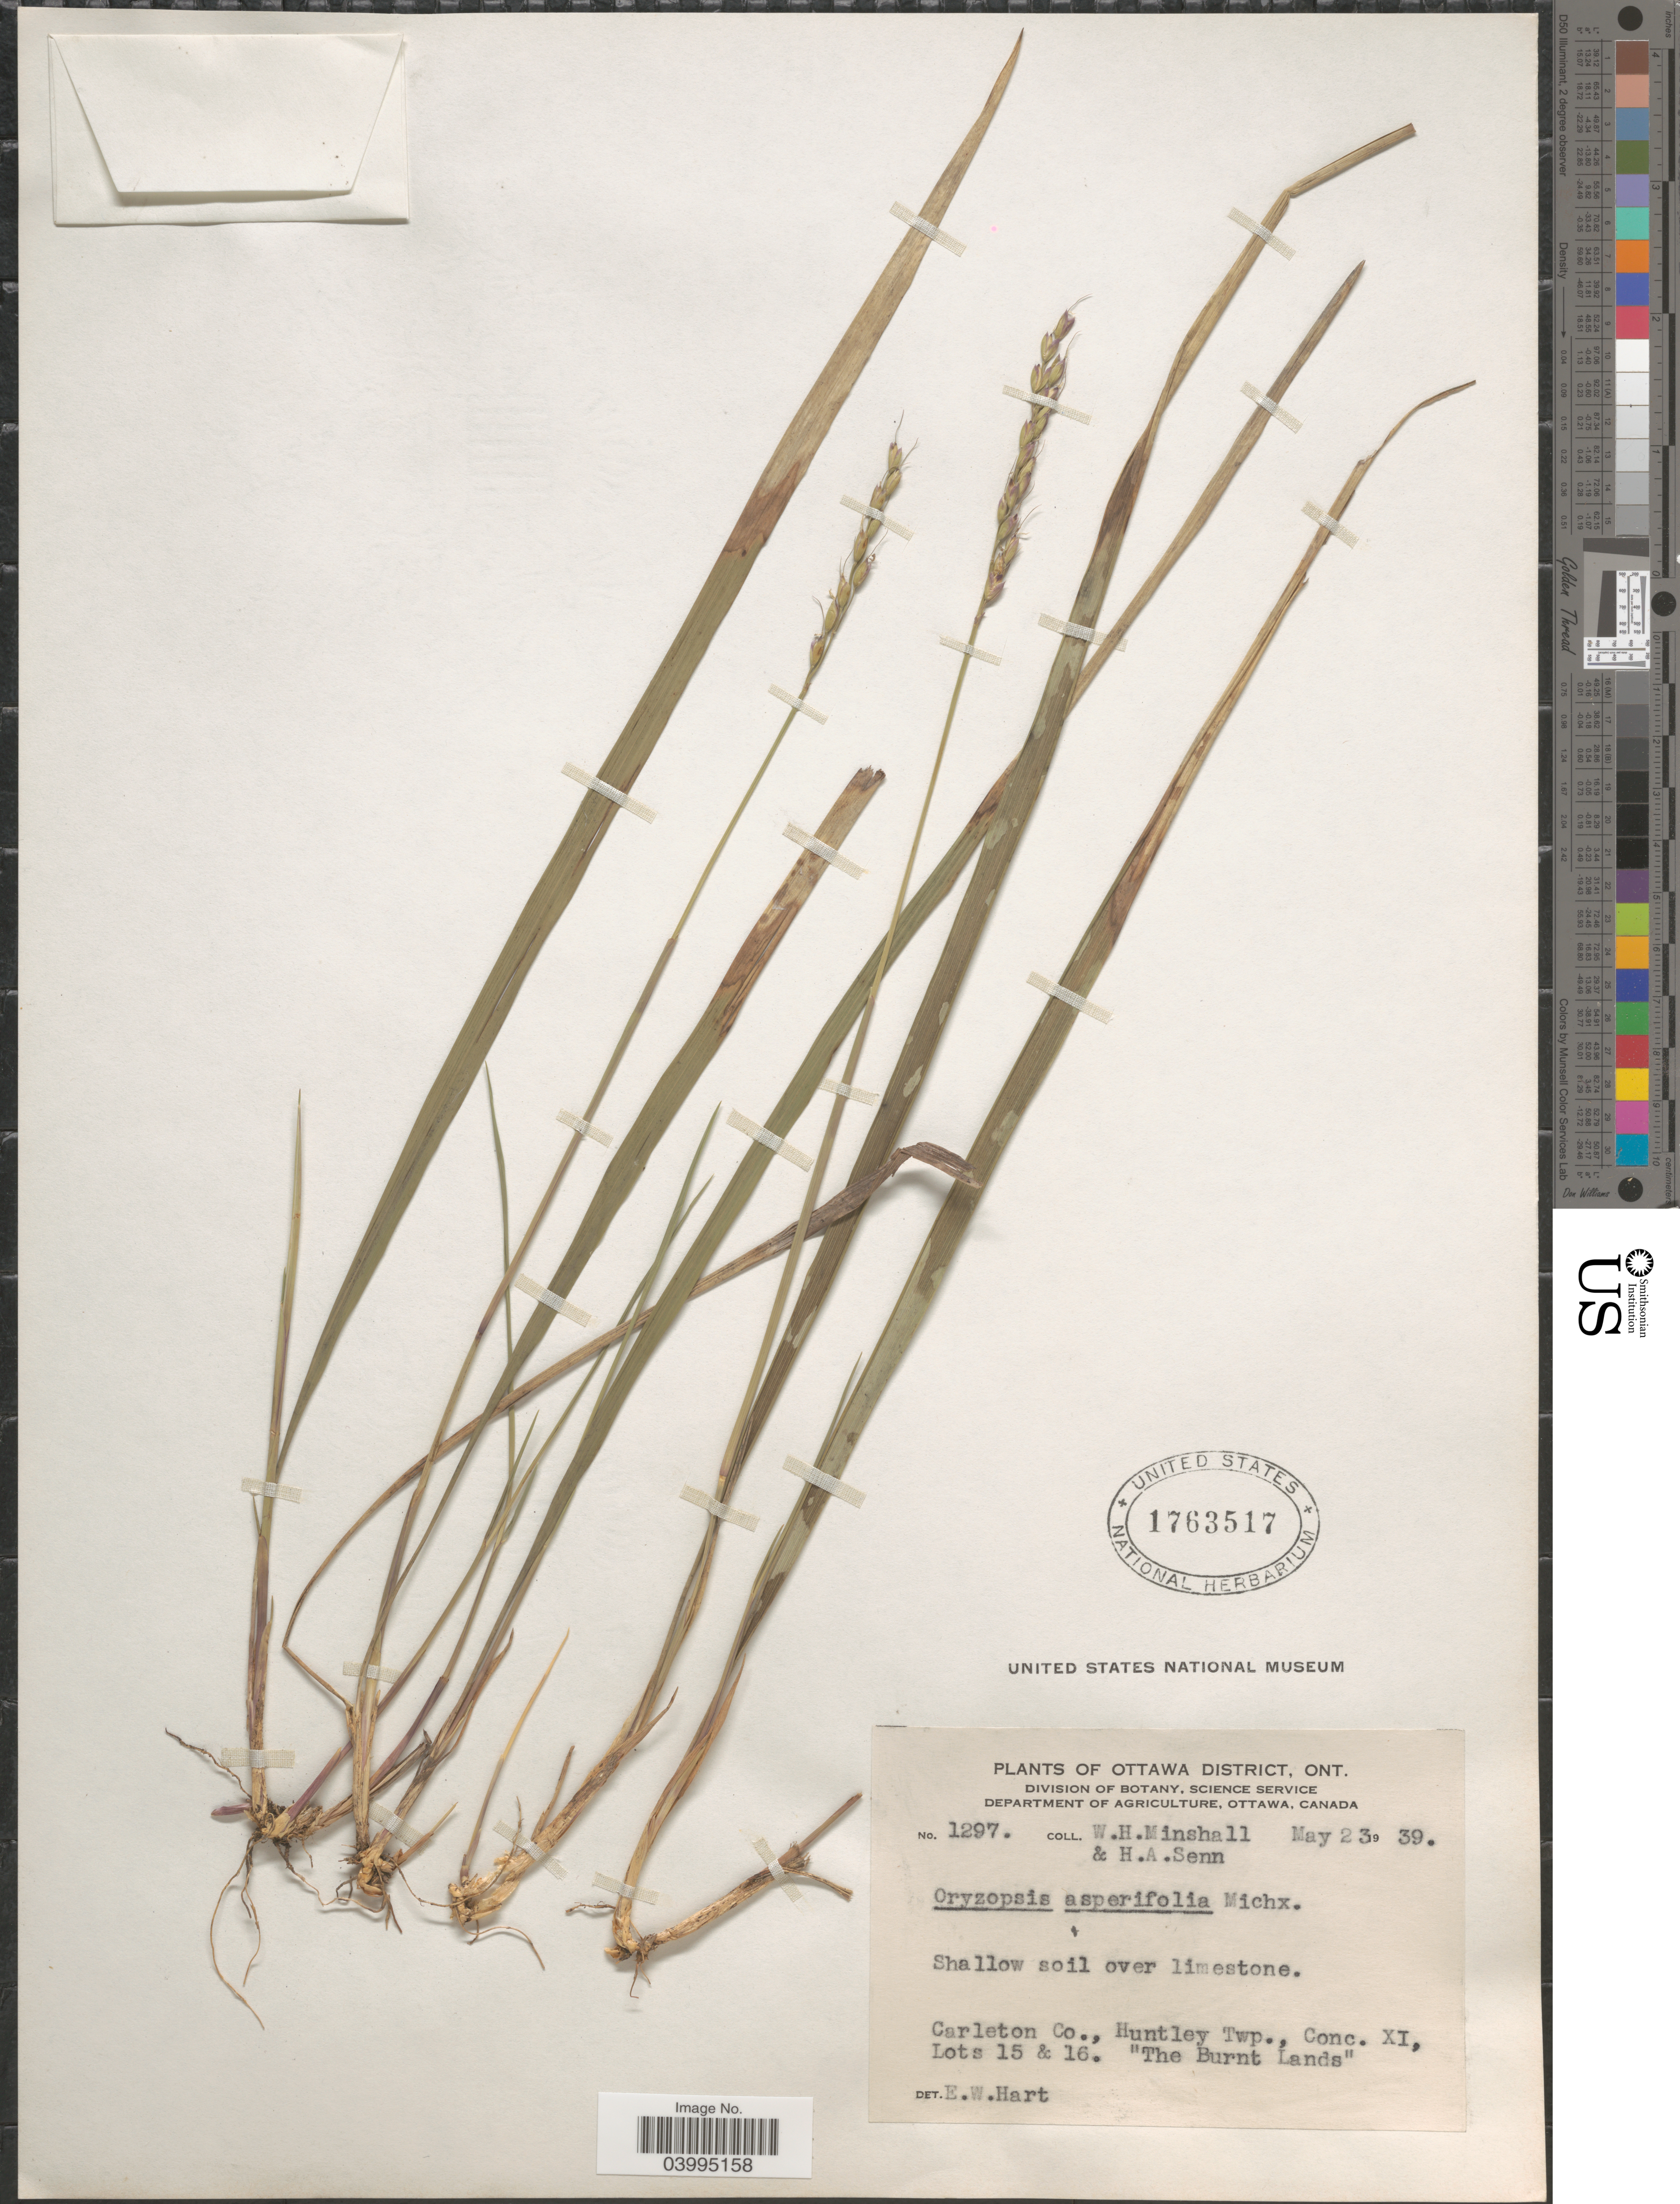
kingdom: Plantae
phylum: Tracheophyta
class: Liliopsida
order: Poales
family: Poaceae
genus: Oryzopsis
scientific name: Oryzopsis asperifolia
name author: Michx.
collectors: W. Minshall & H. Senn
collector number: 1297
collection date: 1939-05-23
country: Canada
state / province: Ontario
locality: Ottawa District. Shallow soil over limestone. Carleton Co., Huntley Twp., Conc. XI, Lots 15 & 16. "The Burnt Lands".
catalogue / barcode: US 1763517